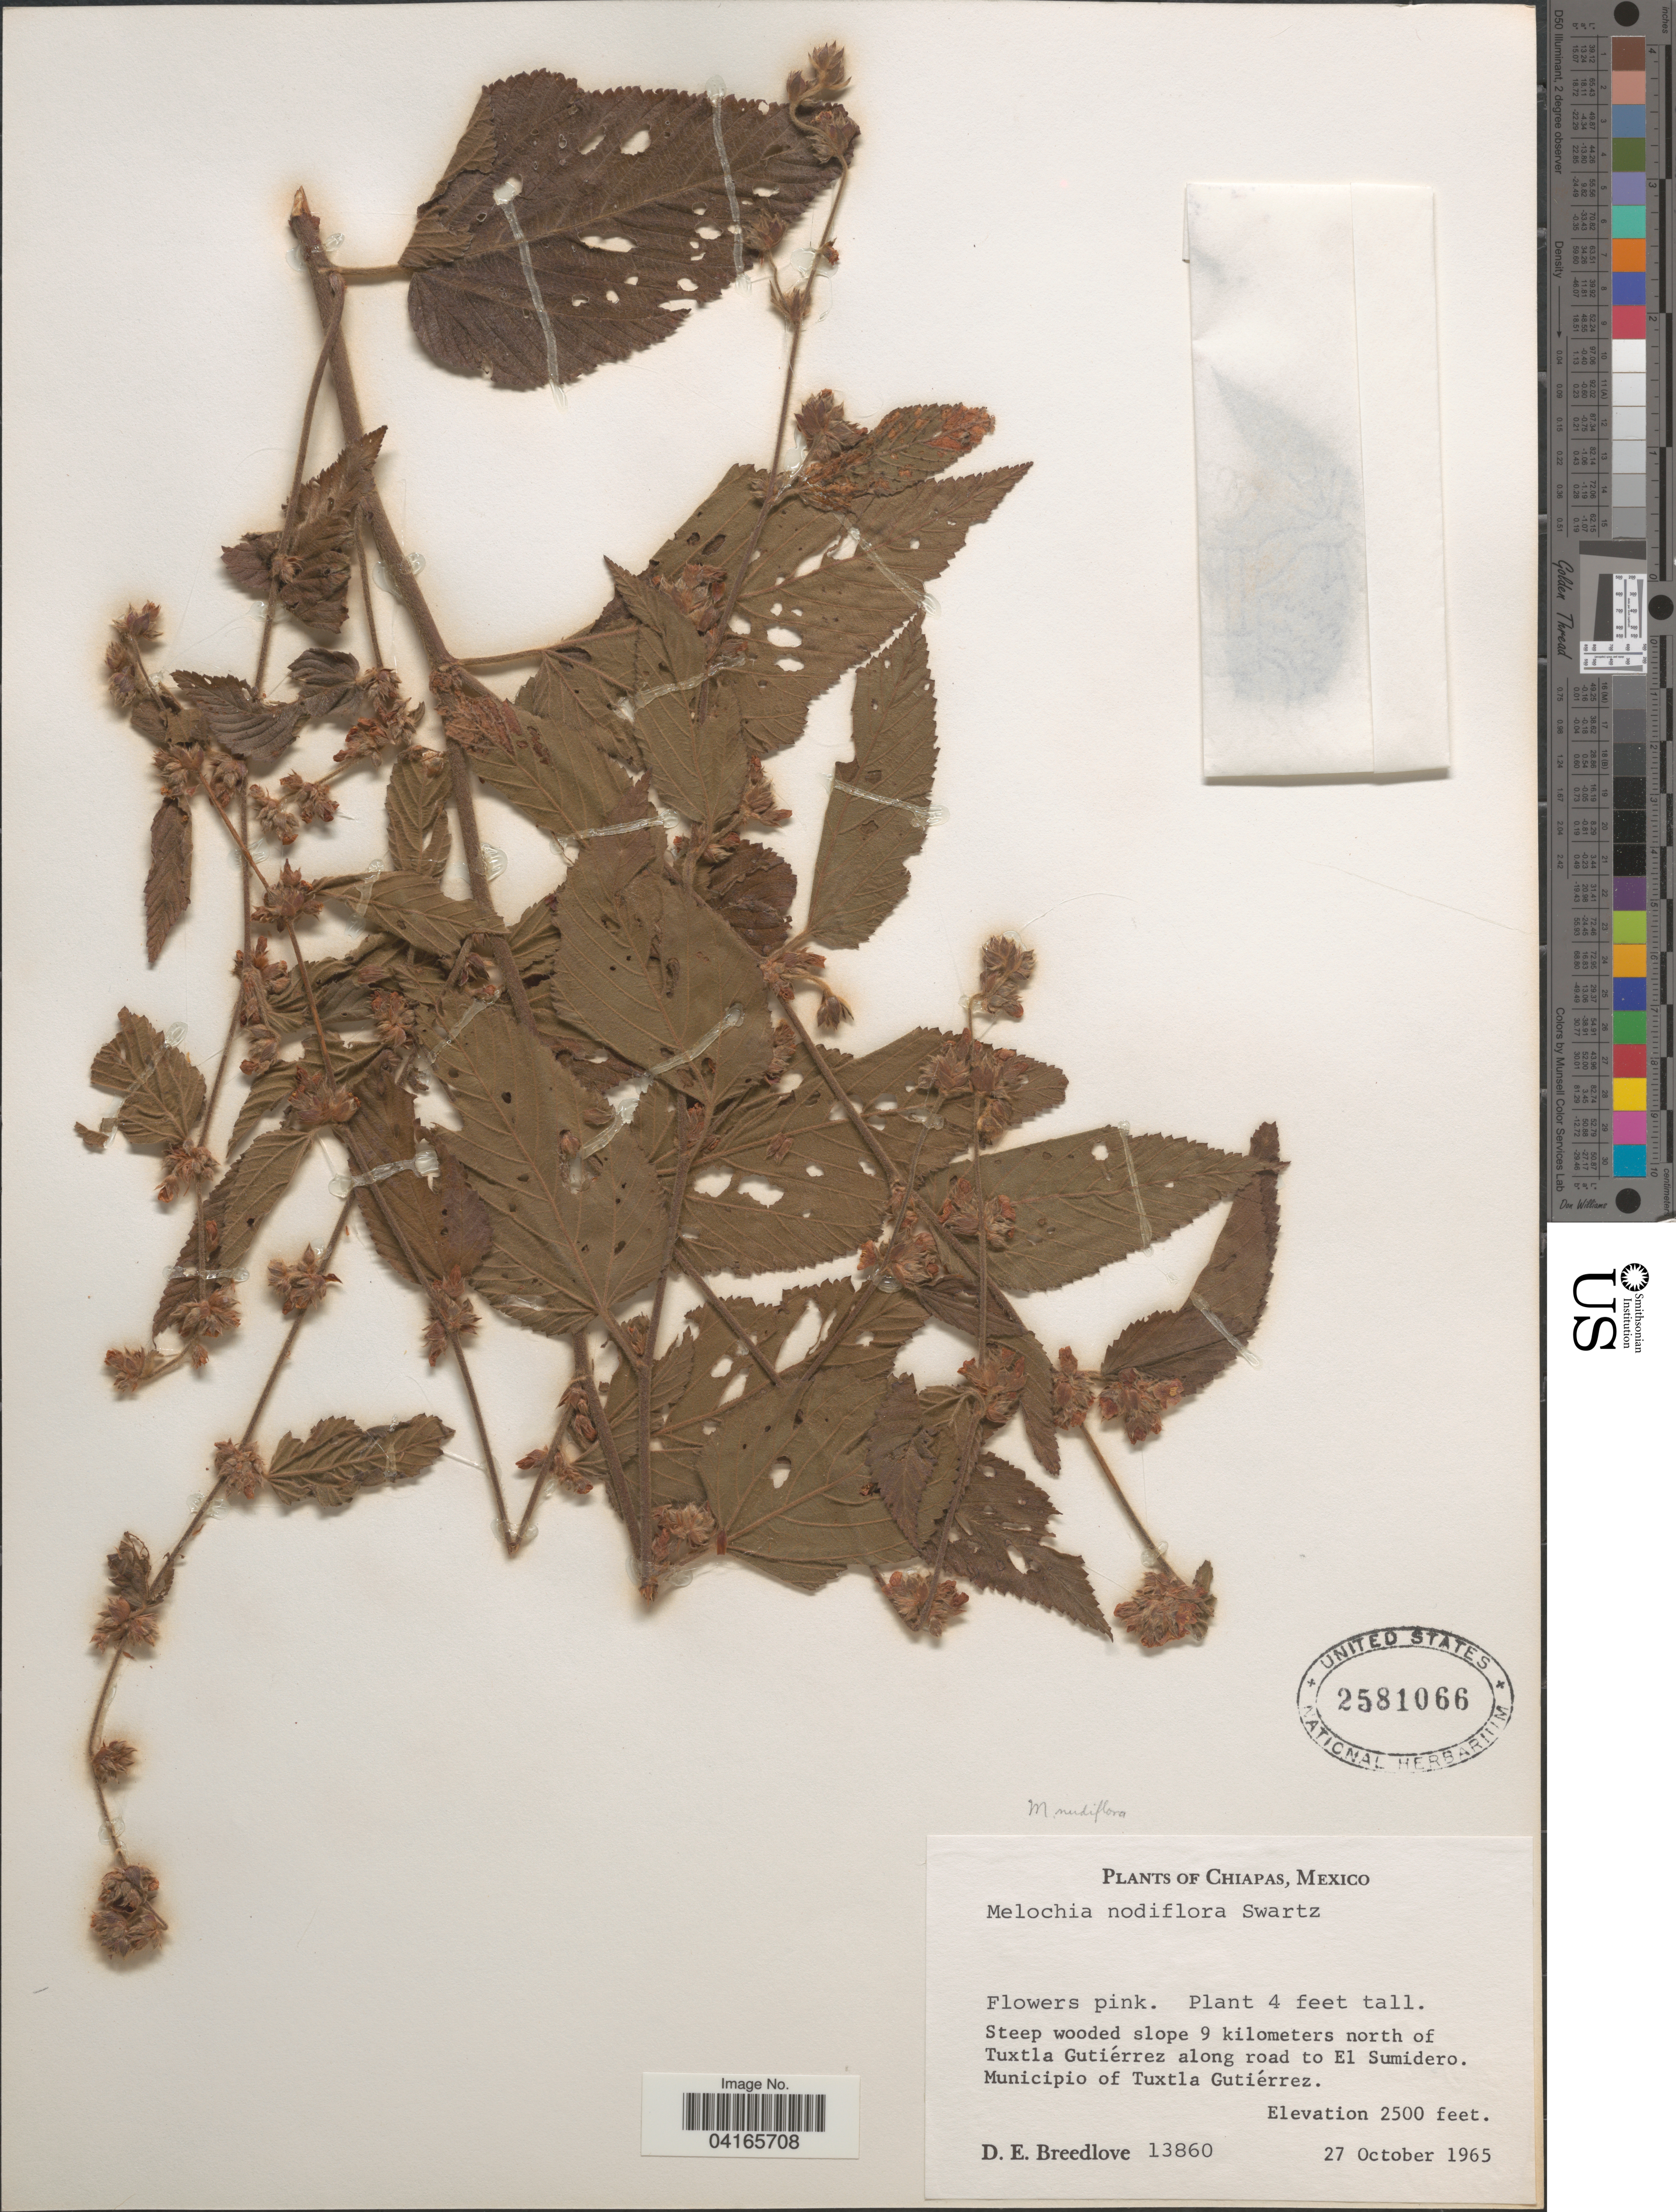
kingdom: Plantae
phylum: Tracheophyta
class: Magnoliopsida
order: Malvales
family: Malvaceae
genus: Melochia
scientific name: Melochia nodiflora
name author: Sw.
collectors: D. E. Breedlove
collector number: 13860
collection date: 1965-10-27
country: Mexico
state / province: Chiapas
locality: Steep wooded slope 9 kilometers north of Tuxtla Gutiérrez along road to El Sumidero. Municipio of Tuxtla Gutiérrez.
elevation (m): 762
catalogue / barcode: US 2581066